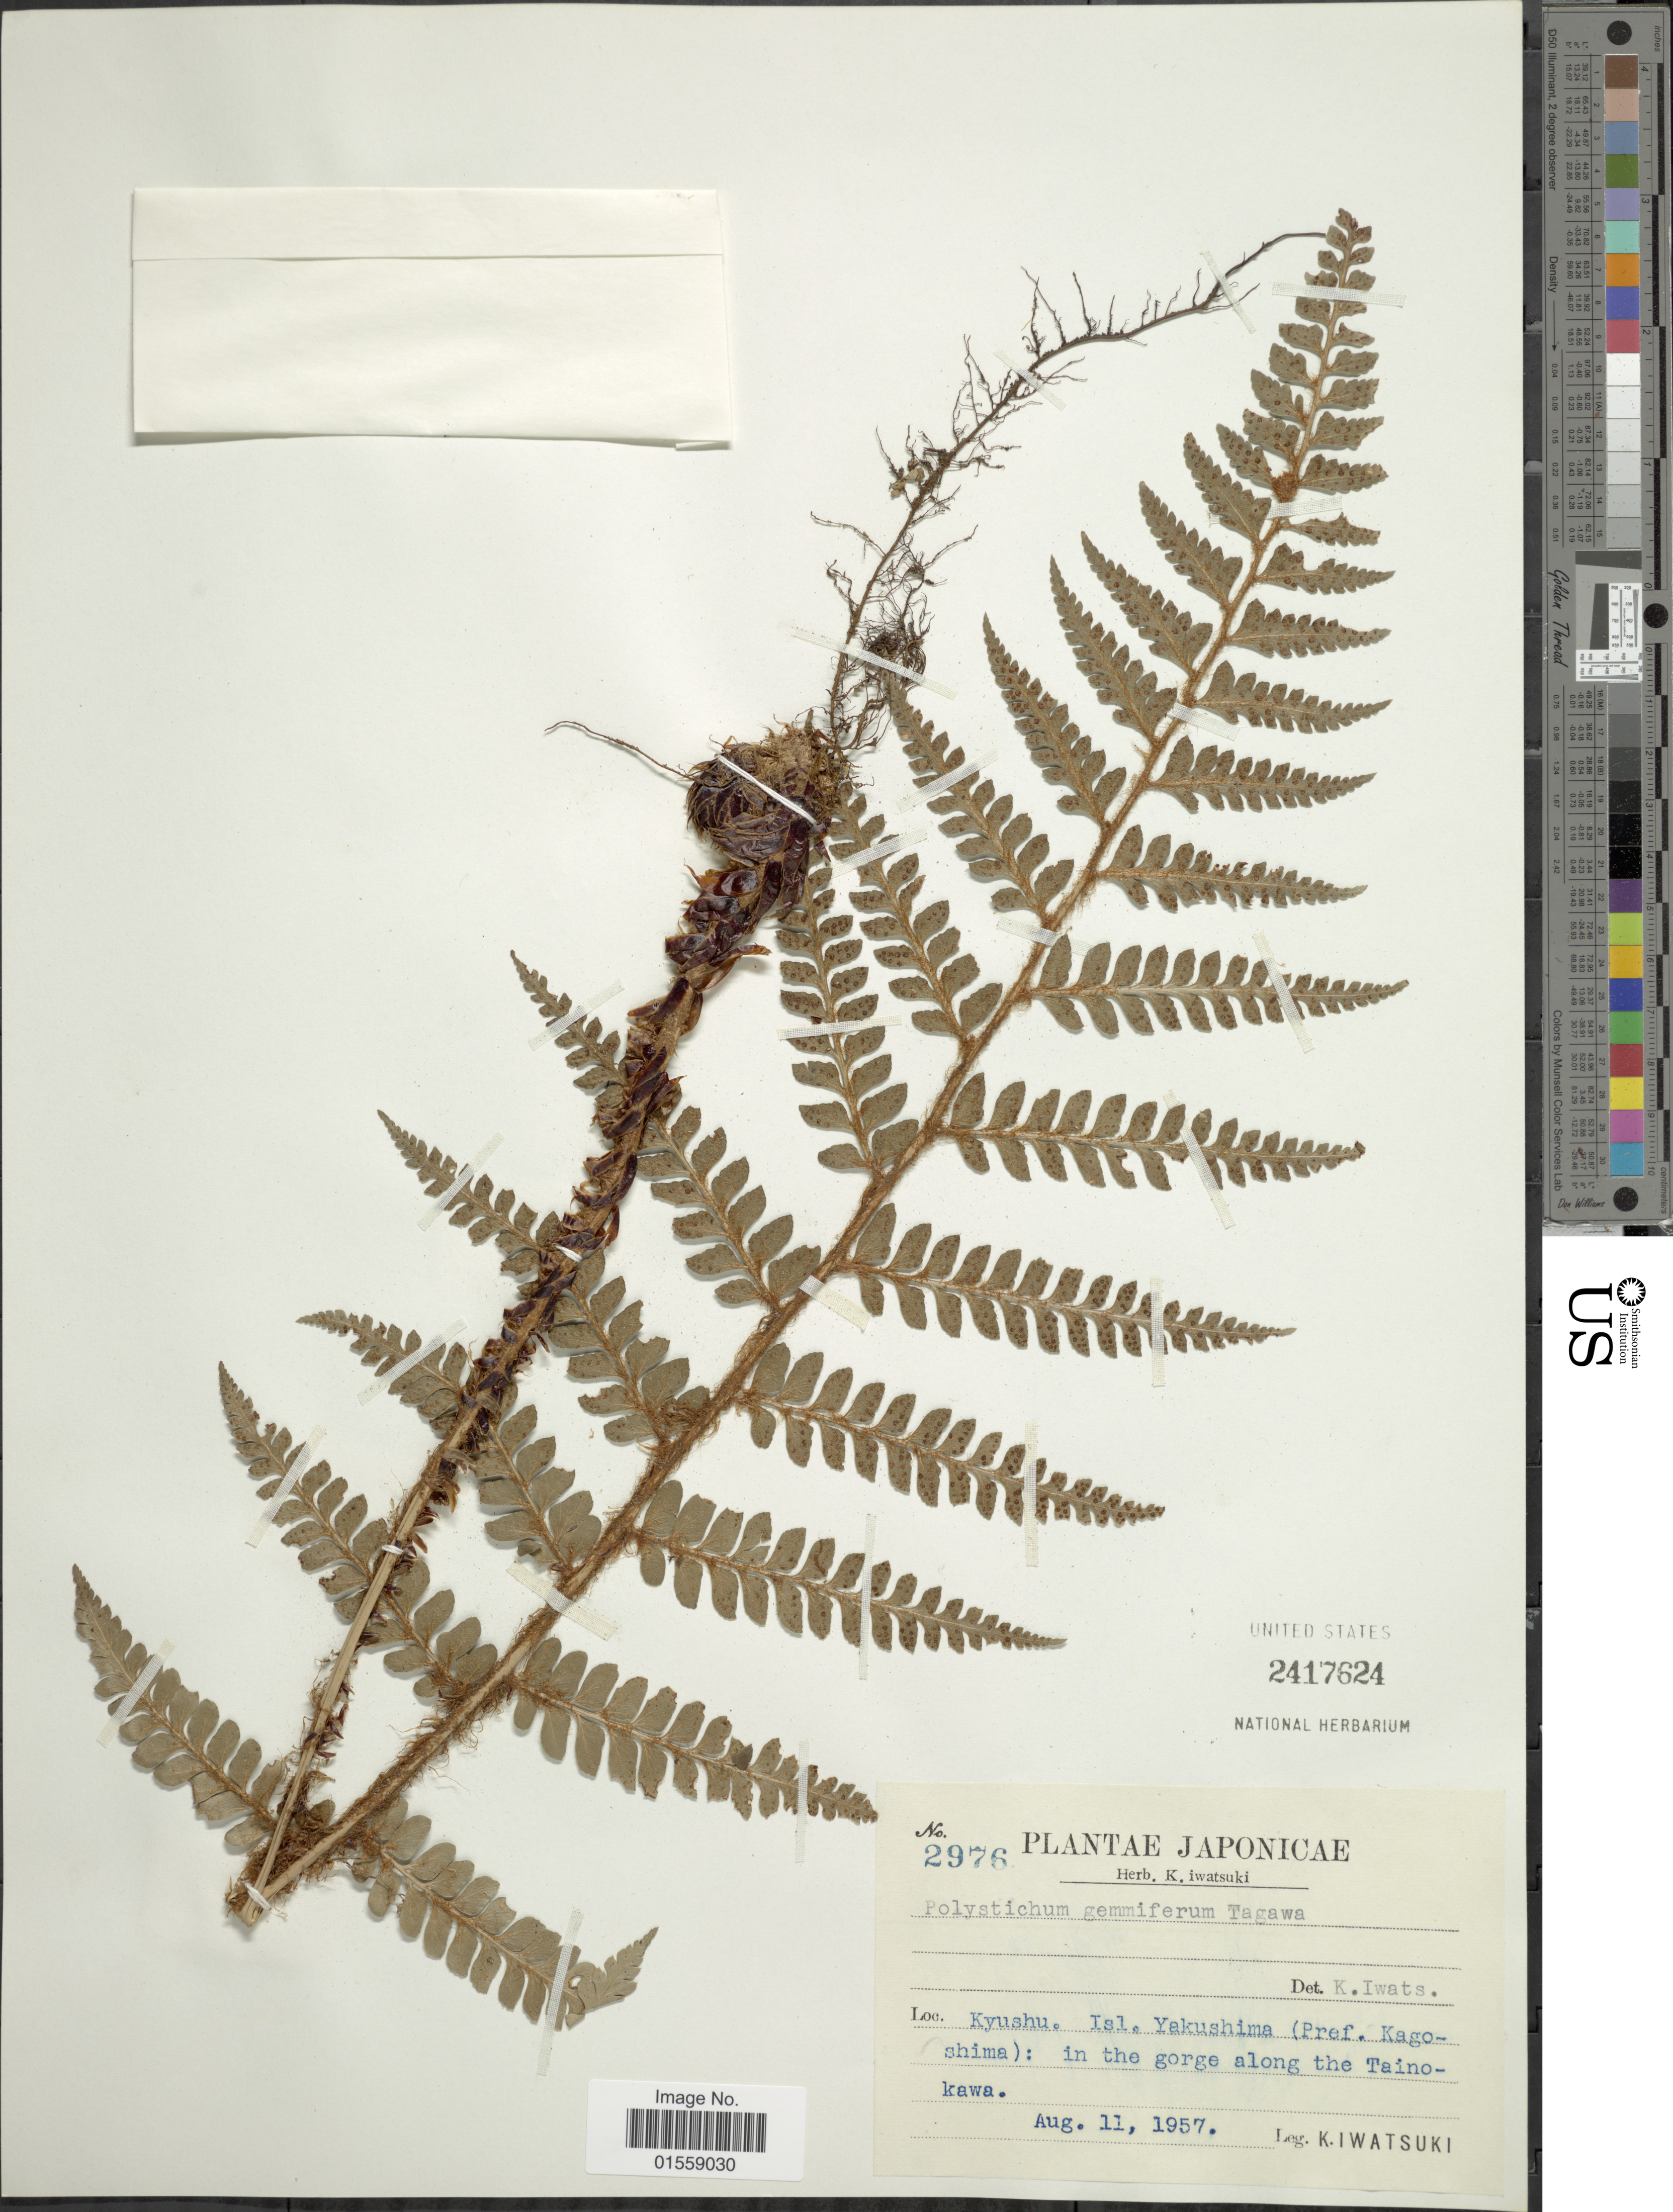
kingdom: Plantae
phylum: Tracheophyta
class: Polypodiopsida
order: Polypodiales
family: Dryopteridaceae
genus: Polystichum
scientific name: Polystichum gemmiferum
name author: Tagawa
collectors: K. Iwatsuki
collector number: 2976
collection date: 1957-08-11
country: Japan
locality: Kyushu, Isl. Yakushima (Pref. Kagoshima): in the gorge along the Tainokawa.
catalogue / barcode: US 2417624